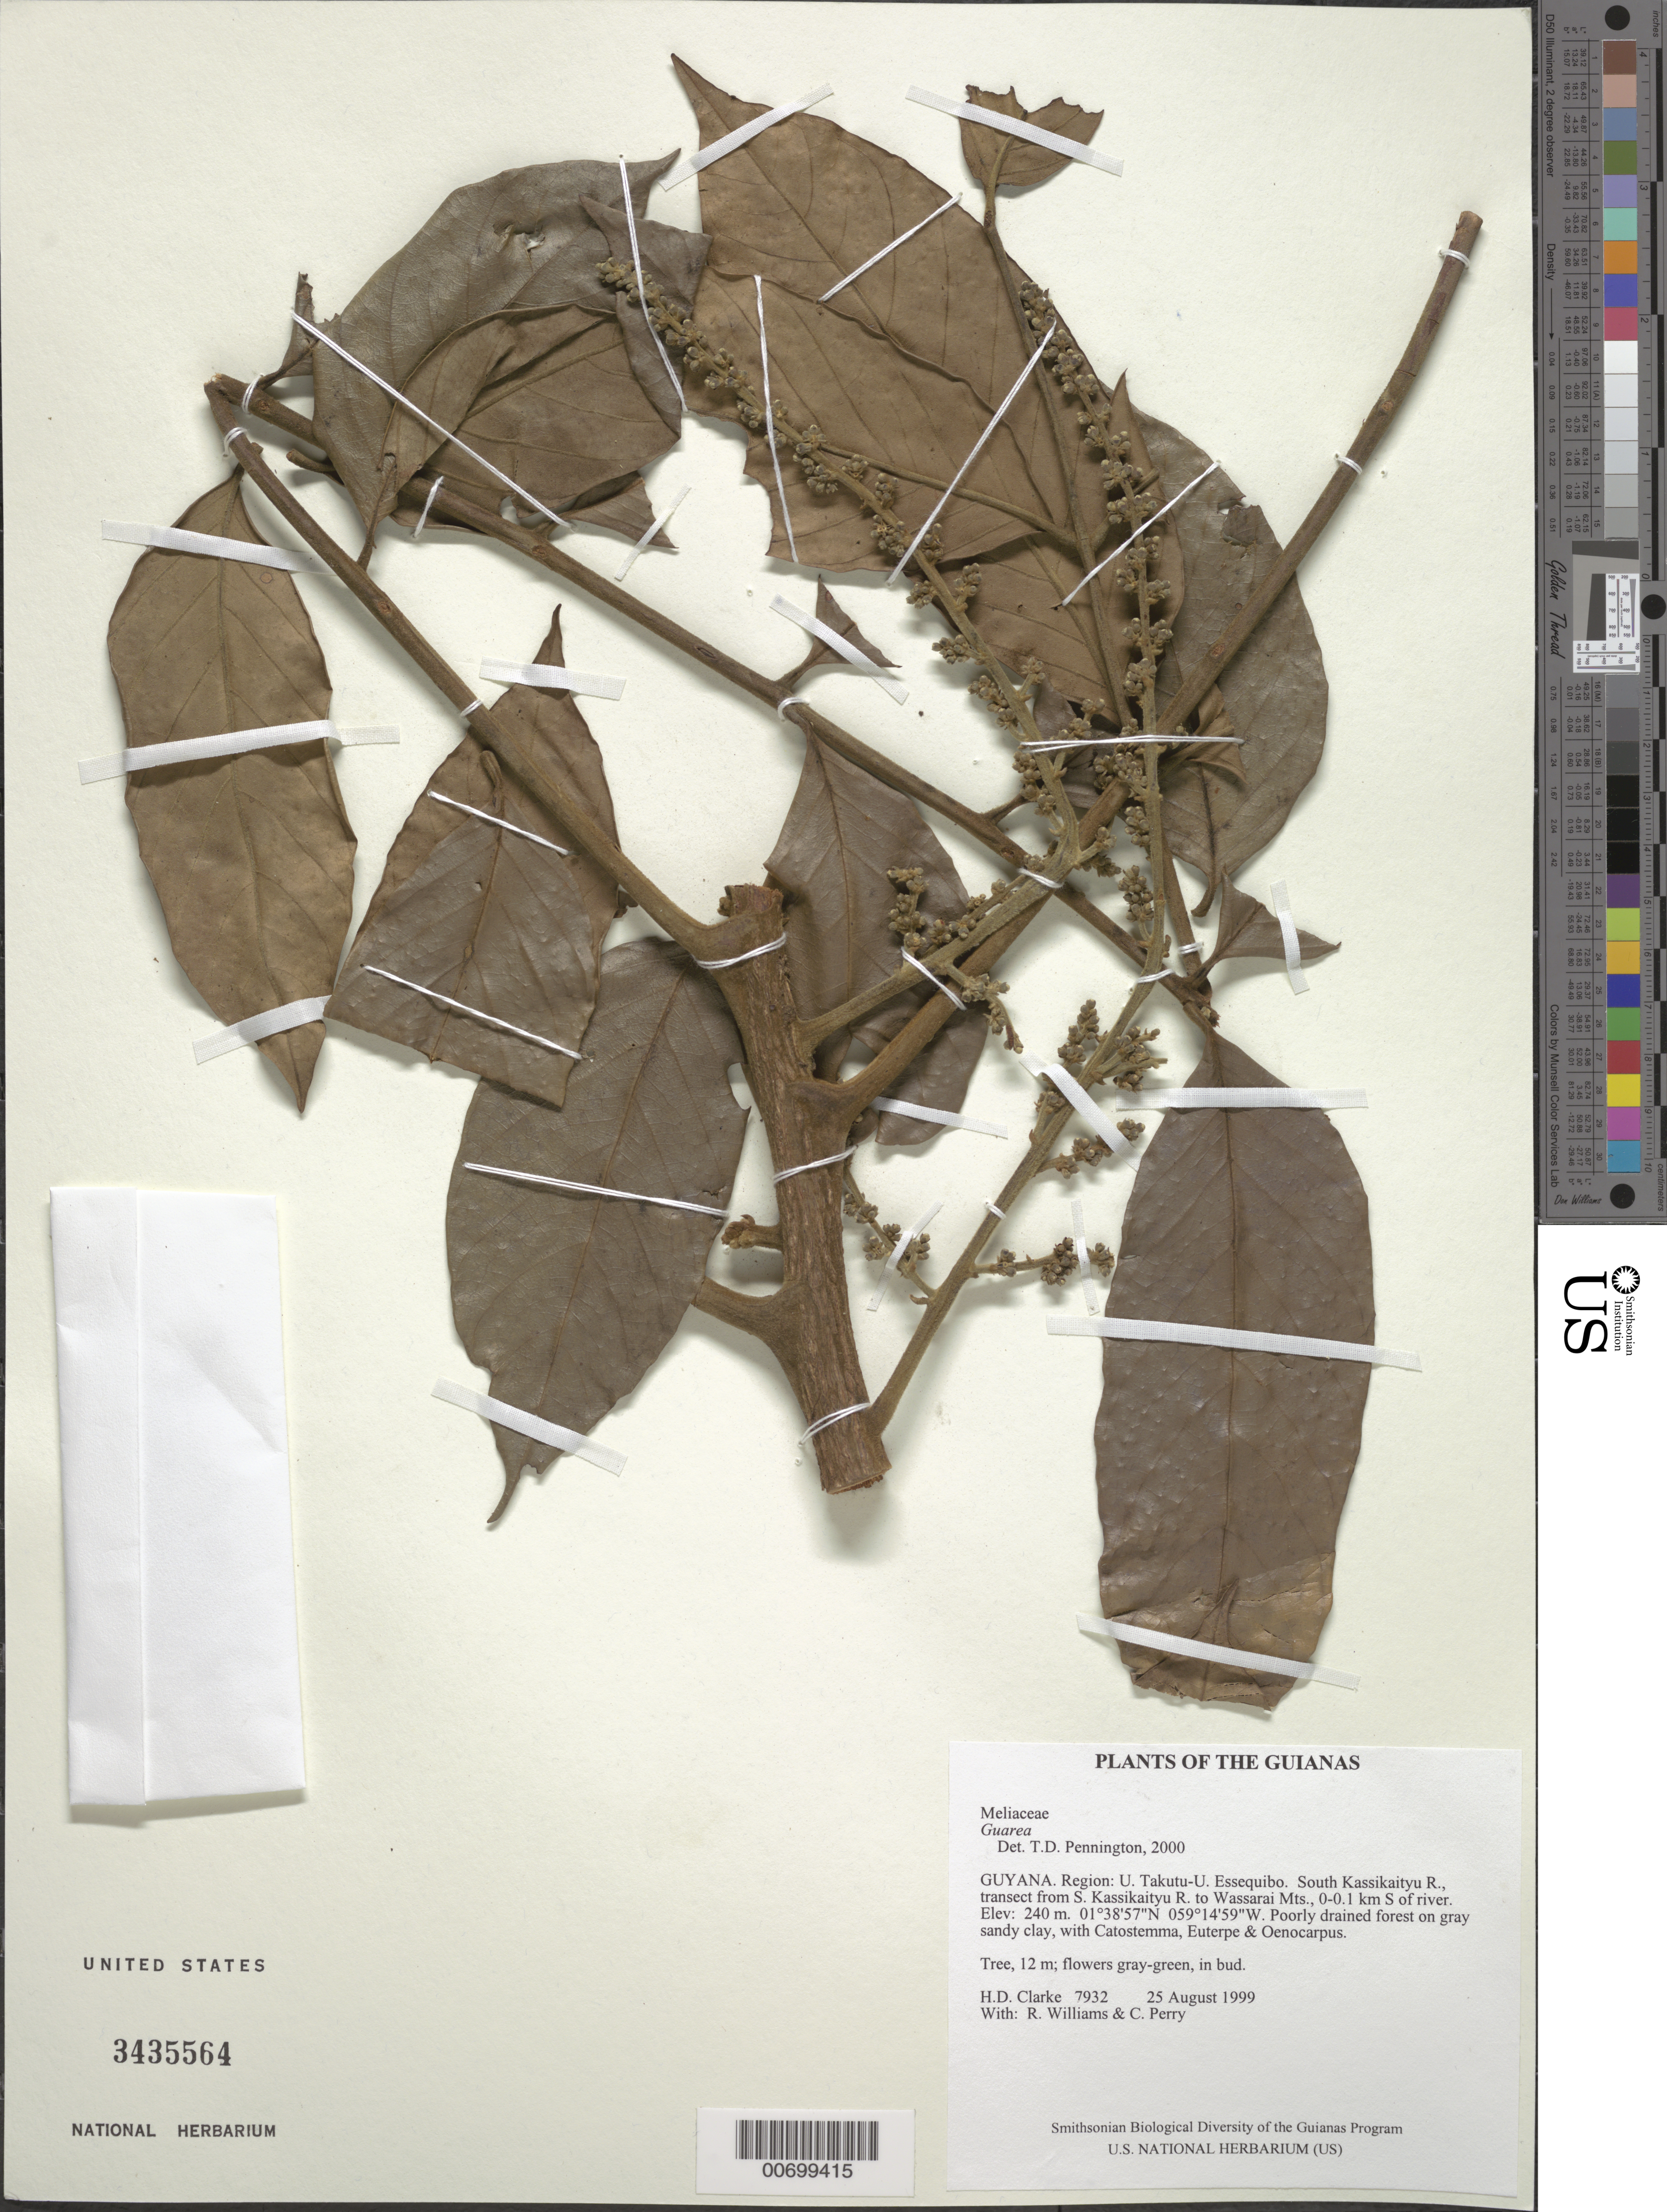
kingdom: Plantae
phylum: Tracheophyta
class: Magnoliopsida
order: Sapindales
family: Meliaceae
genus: Guarea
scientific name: Guarea sp.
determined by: Pennington, T. D., (K)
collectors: H. D. Clarke, R. Williams & C. Perry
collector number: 7932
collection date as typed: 25 August 1999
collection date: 1999-08-25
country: Guyana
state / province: U. Takutu-U. Essequibo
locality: South Kassikaityu R., transect from S. Kassikaityu R. to Wassarai Mts., 0-0.1 km S of river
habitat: Poorly drained forest on gray sandy clay, with Catostemma, Euterpe & Oenocarpus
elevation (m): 240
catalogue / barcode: US 3435564